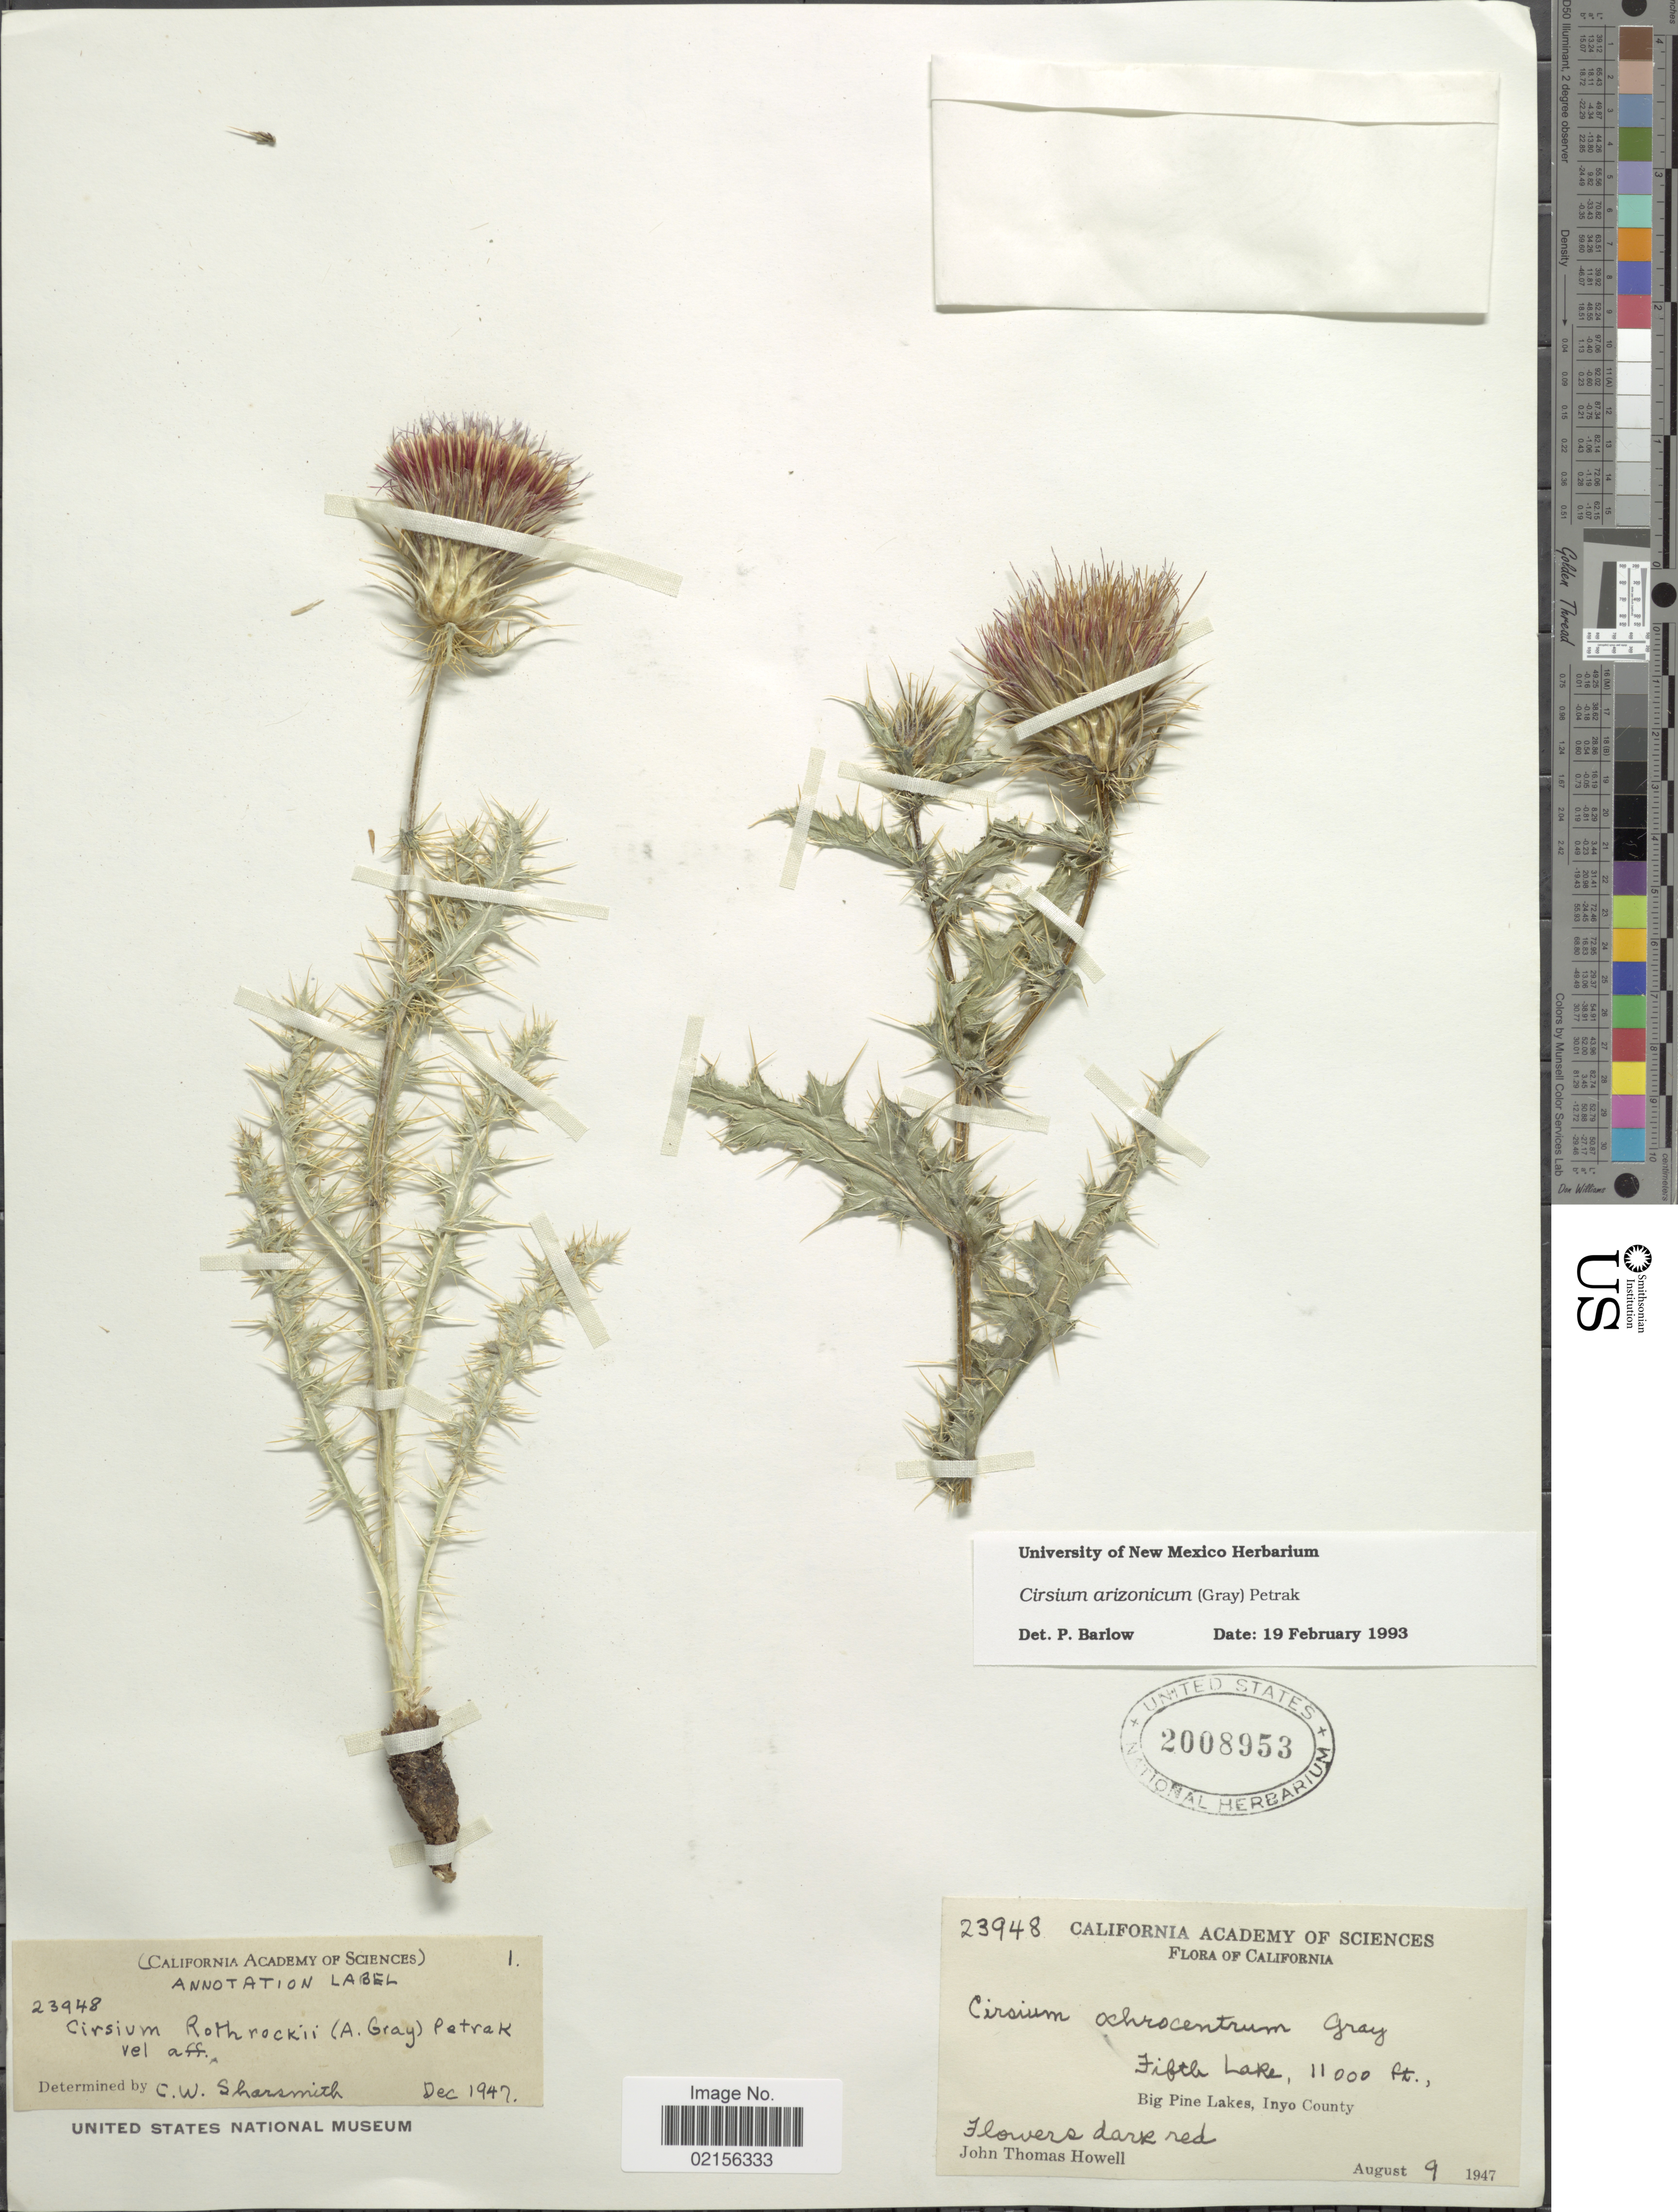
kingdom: Plantae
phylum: Tracheophyta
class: Magnoliopsida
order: Asterales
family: Asteraceae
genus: Cirsium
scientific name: Cirsium arizonicum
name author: (A. Gray) Petr.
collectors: J. T. Howell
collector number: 23948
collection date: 1947-08-09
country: United States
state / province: California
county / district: Inyo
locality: Fifth Lake, Big Pine Lakes, Inyo County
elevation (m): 3353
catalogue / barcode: US 2008953